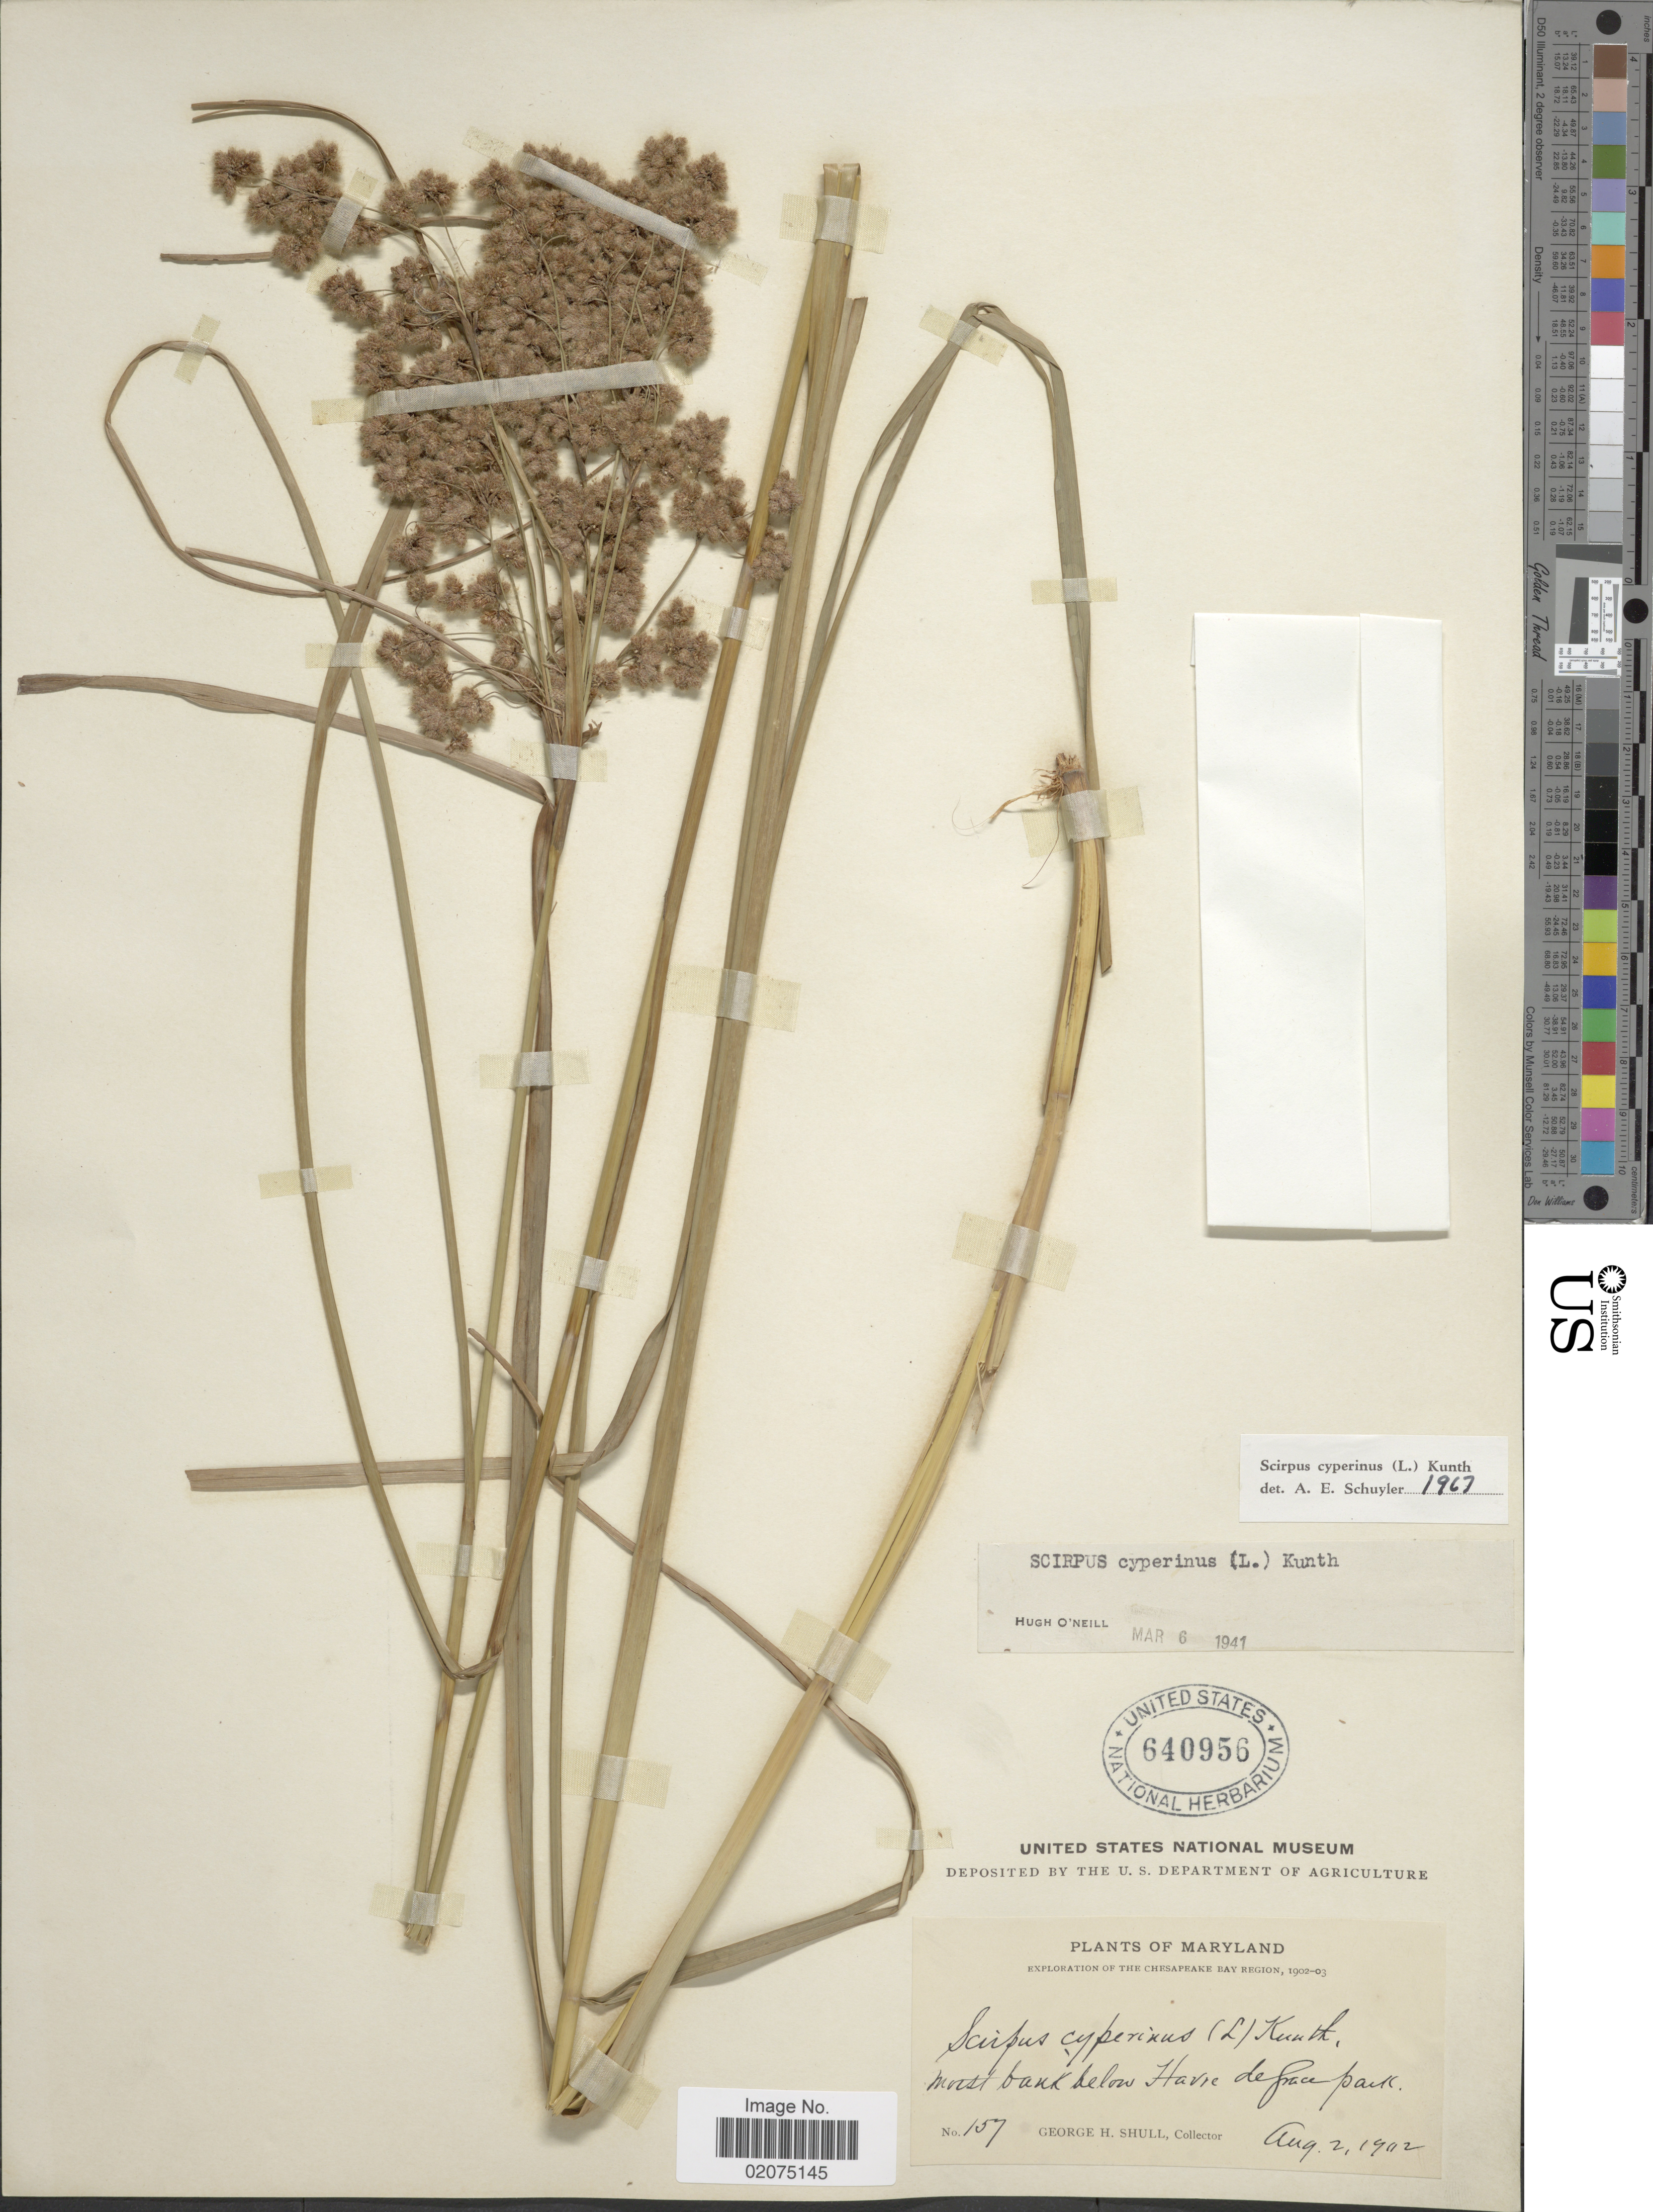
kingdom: Plantae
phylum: Tracheophyta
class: Liliopsida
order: Poales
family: Cyperaceae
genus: Scirpus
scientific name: Scirpus cyperinus (L.) Kunth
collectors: G. Schull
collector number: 157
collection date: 1902-08-02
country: United States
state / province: Maryland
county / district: Harford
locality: Chesapeake Bay, below Havre de Grace Park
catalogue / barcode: US 640956